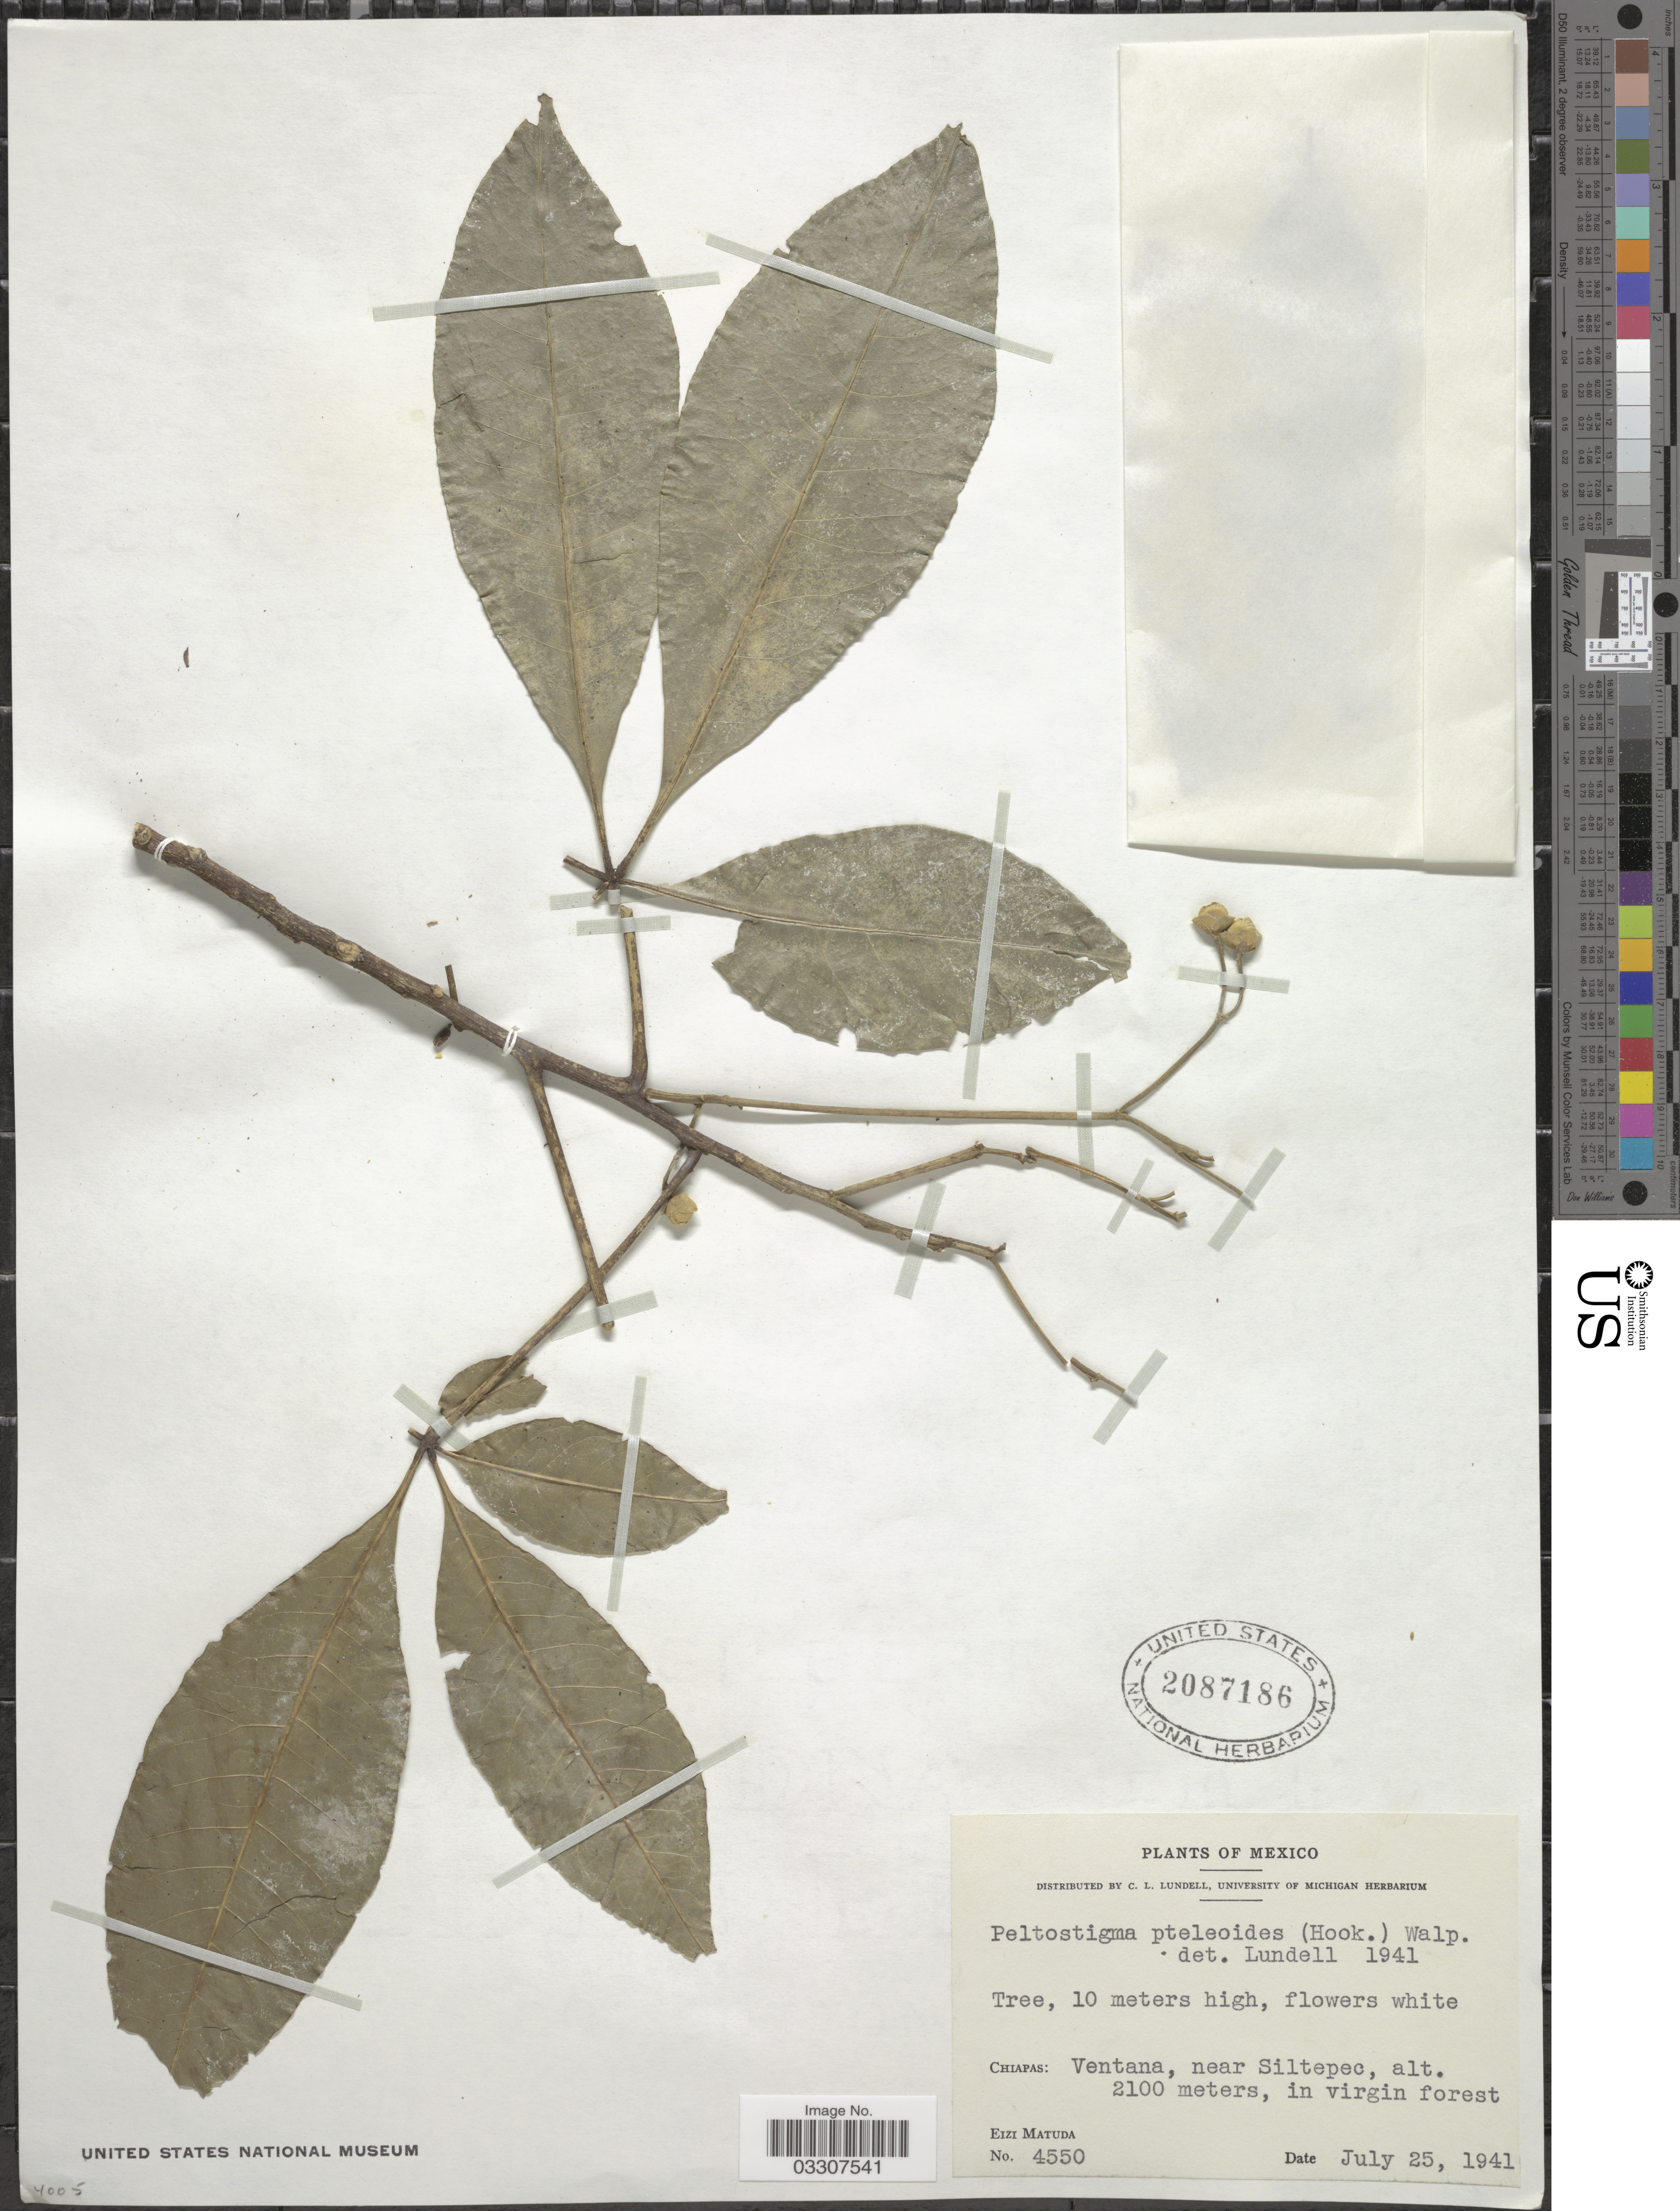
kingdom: Plantae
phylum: Tracheophyta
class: Magnoliopsida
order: Sapindales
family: Rutaceae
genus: Peltostigma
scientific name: Peltostigma pteleoides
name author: (Hook.) Walp.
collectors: E. Matuda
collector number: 4550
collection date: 1941-07-25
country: Mexico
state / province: Chiapas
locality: Ventana, near Siltepec, in virgin forest.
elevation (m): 2100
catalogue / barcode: US 2087186